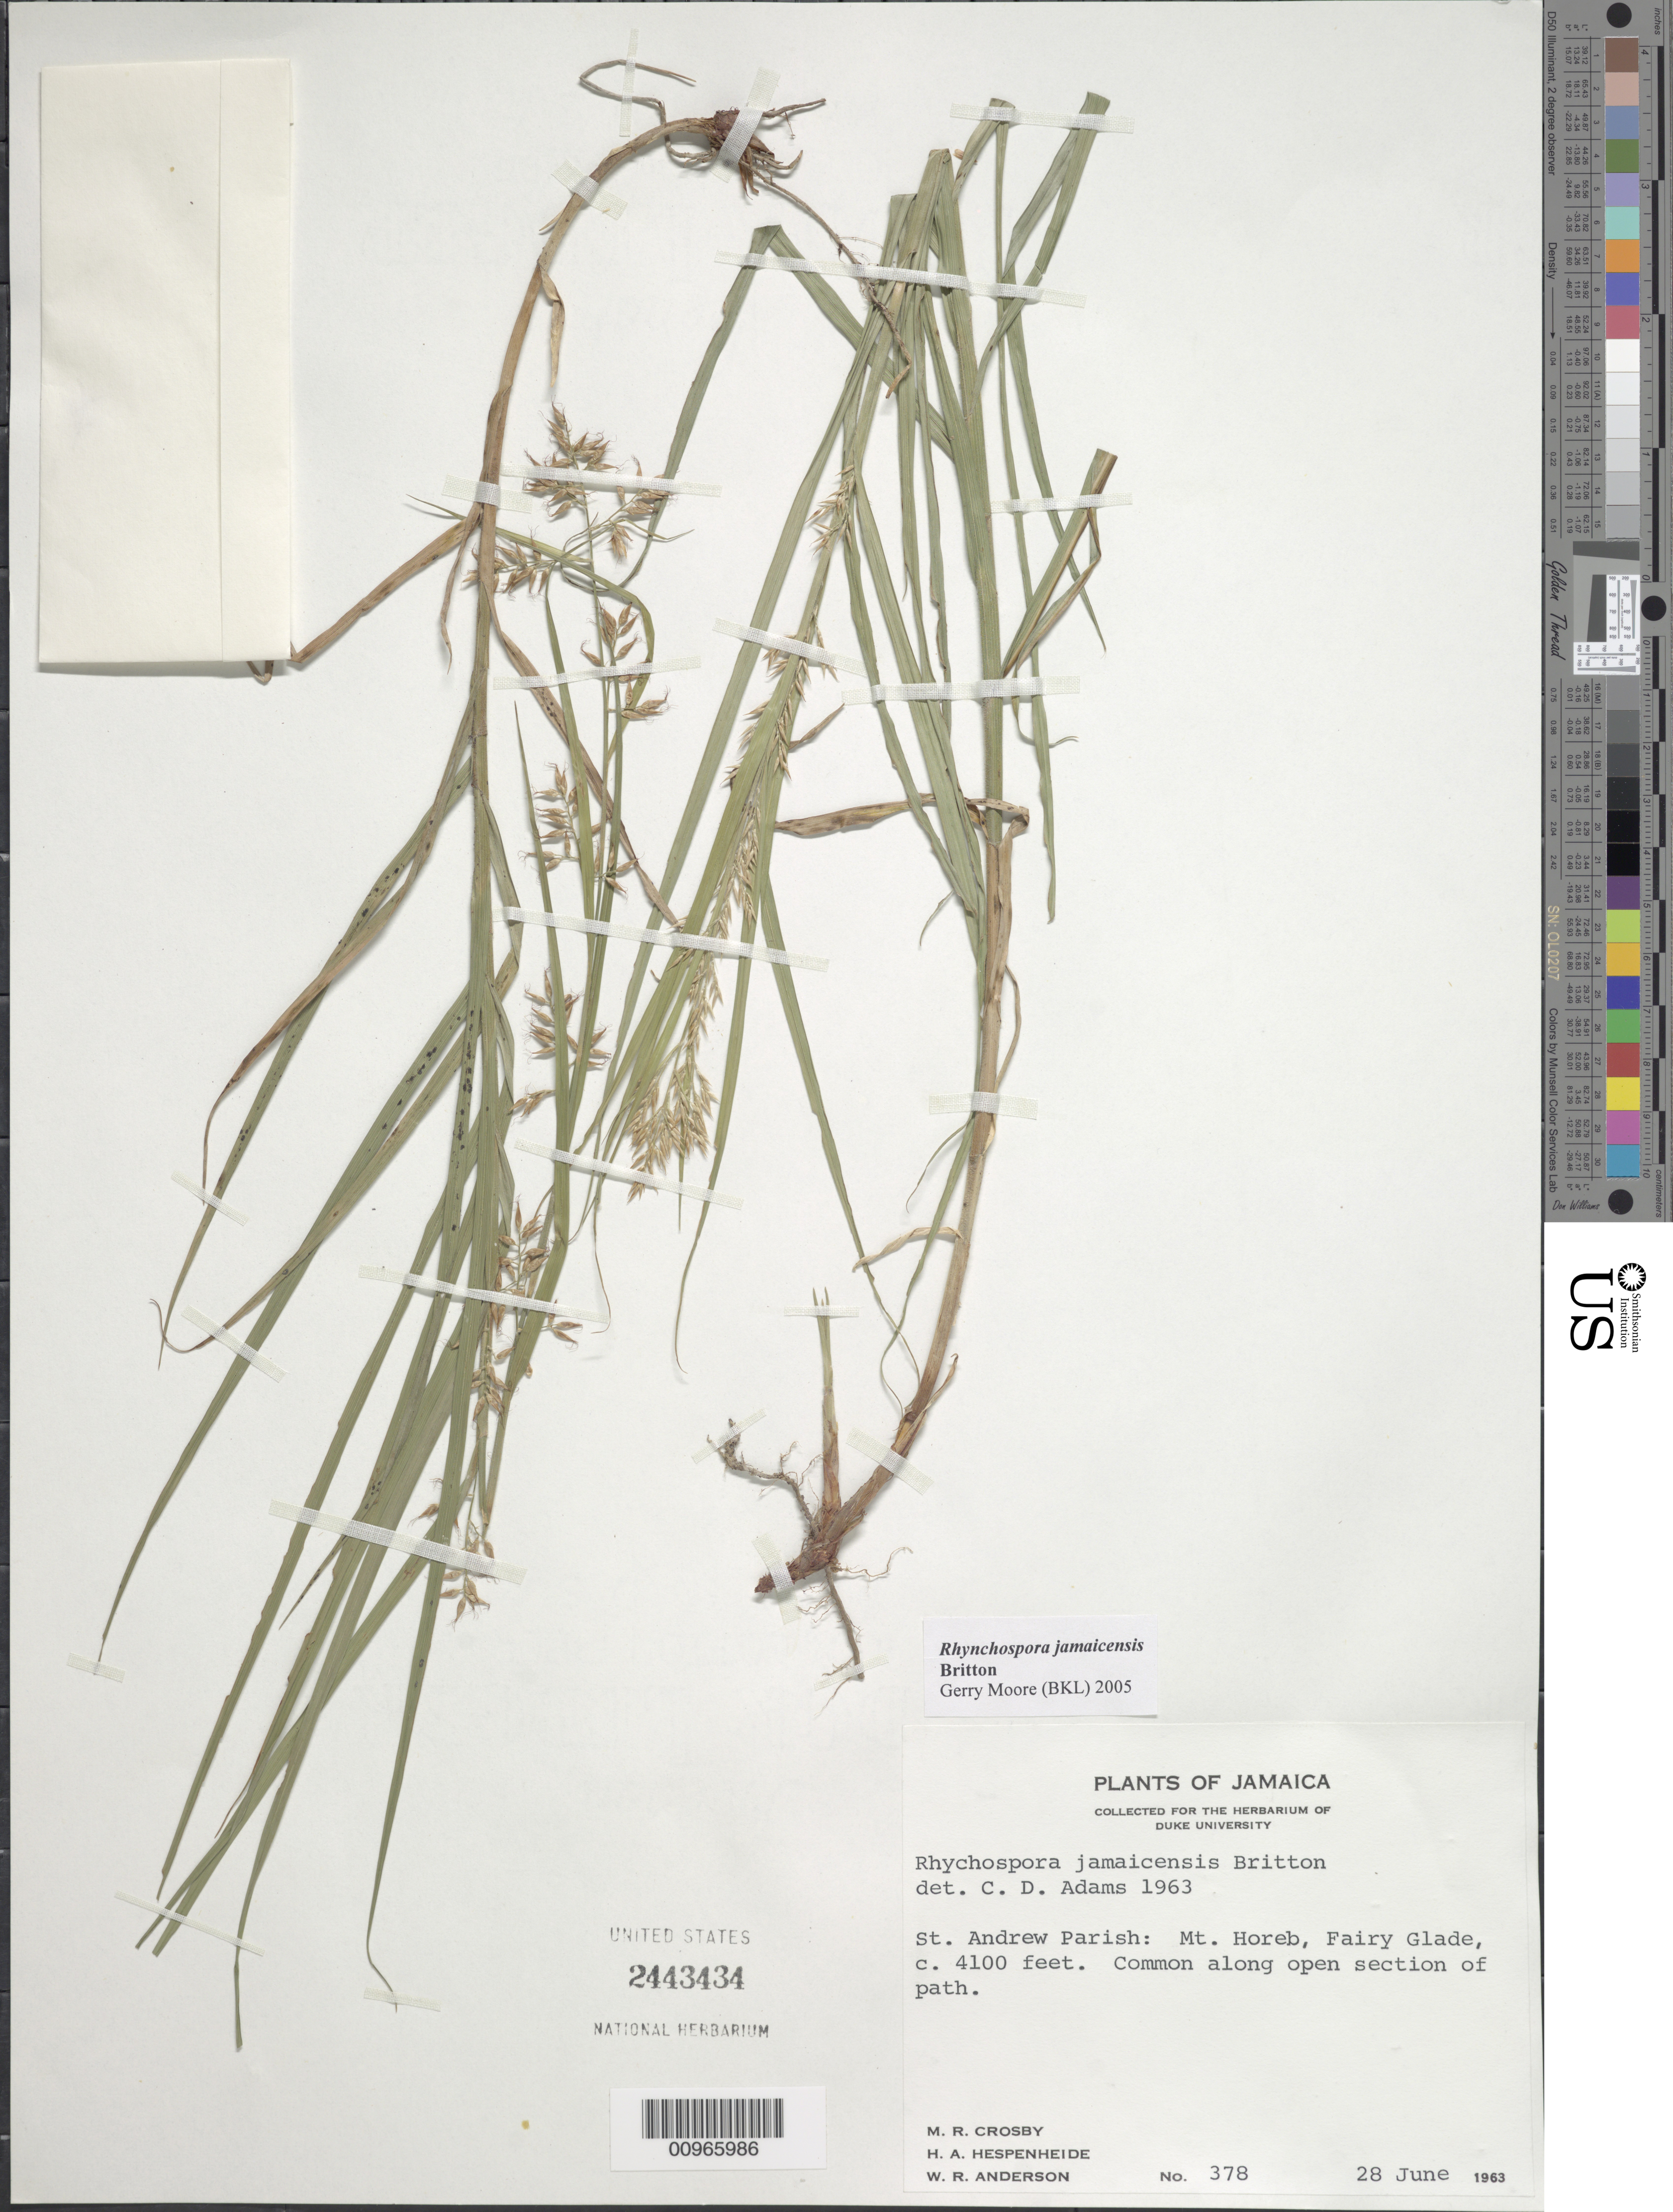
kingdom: Plantae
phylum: Tracheophyta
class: Liliopsida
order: Poales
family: Cyperaceae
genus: Rhynchospora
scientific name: Rhynchospora jamaicensis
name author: Britton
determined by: Moore, G.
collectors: M. R. Crosby, H. A. Hespenheide & W. R. Anderson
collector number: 378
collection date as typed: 28 Jun 1963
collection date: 1963-06-28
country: Jamaica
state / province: Saint Andrew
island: Jamaica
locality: Mt. Horeb, Fairy Glade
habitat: Along open section of path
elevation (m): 1250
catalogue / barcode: US 2443434